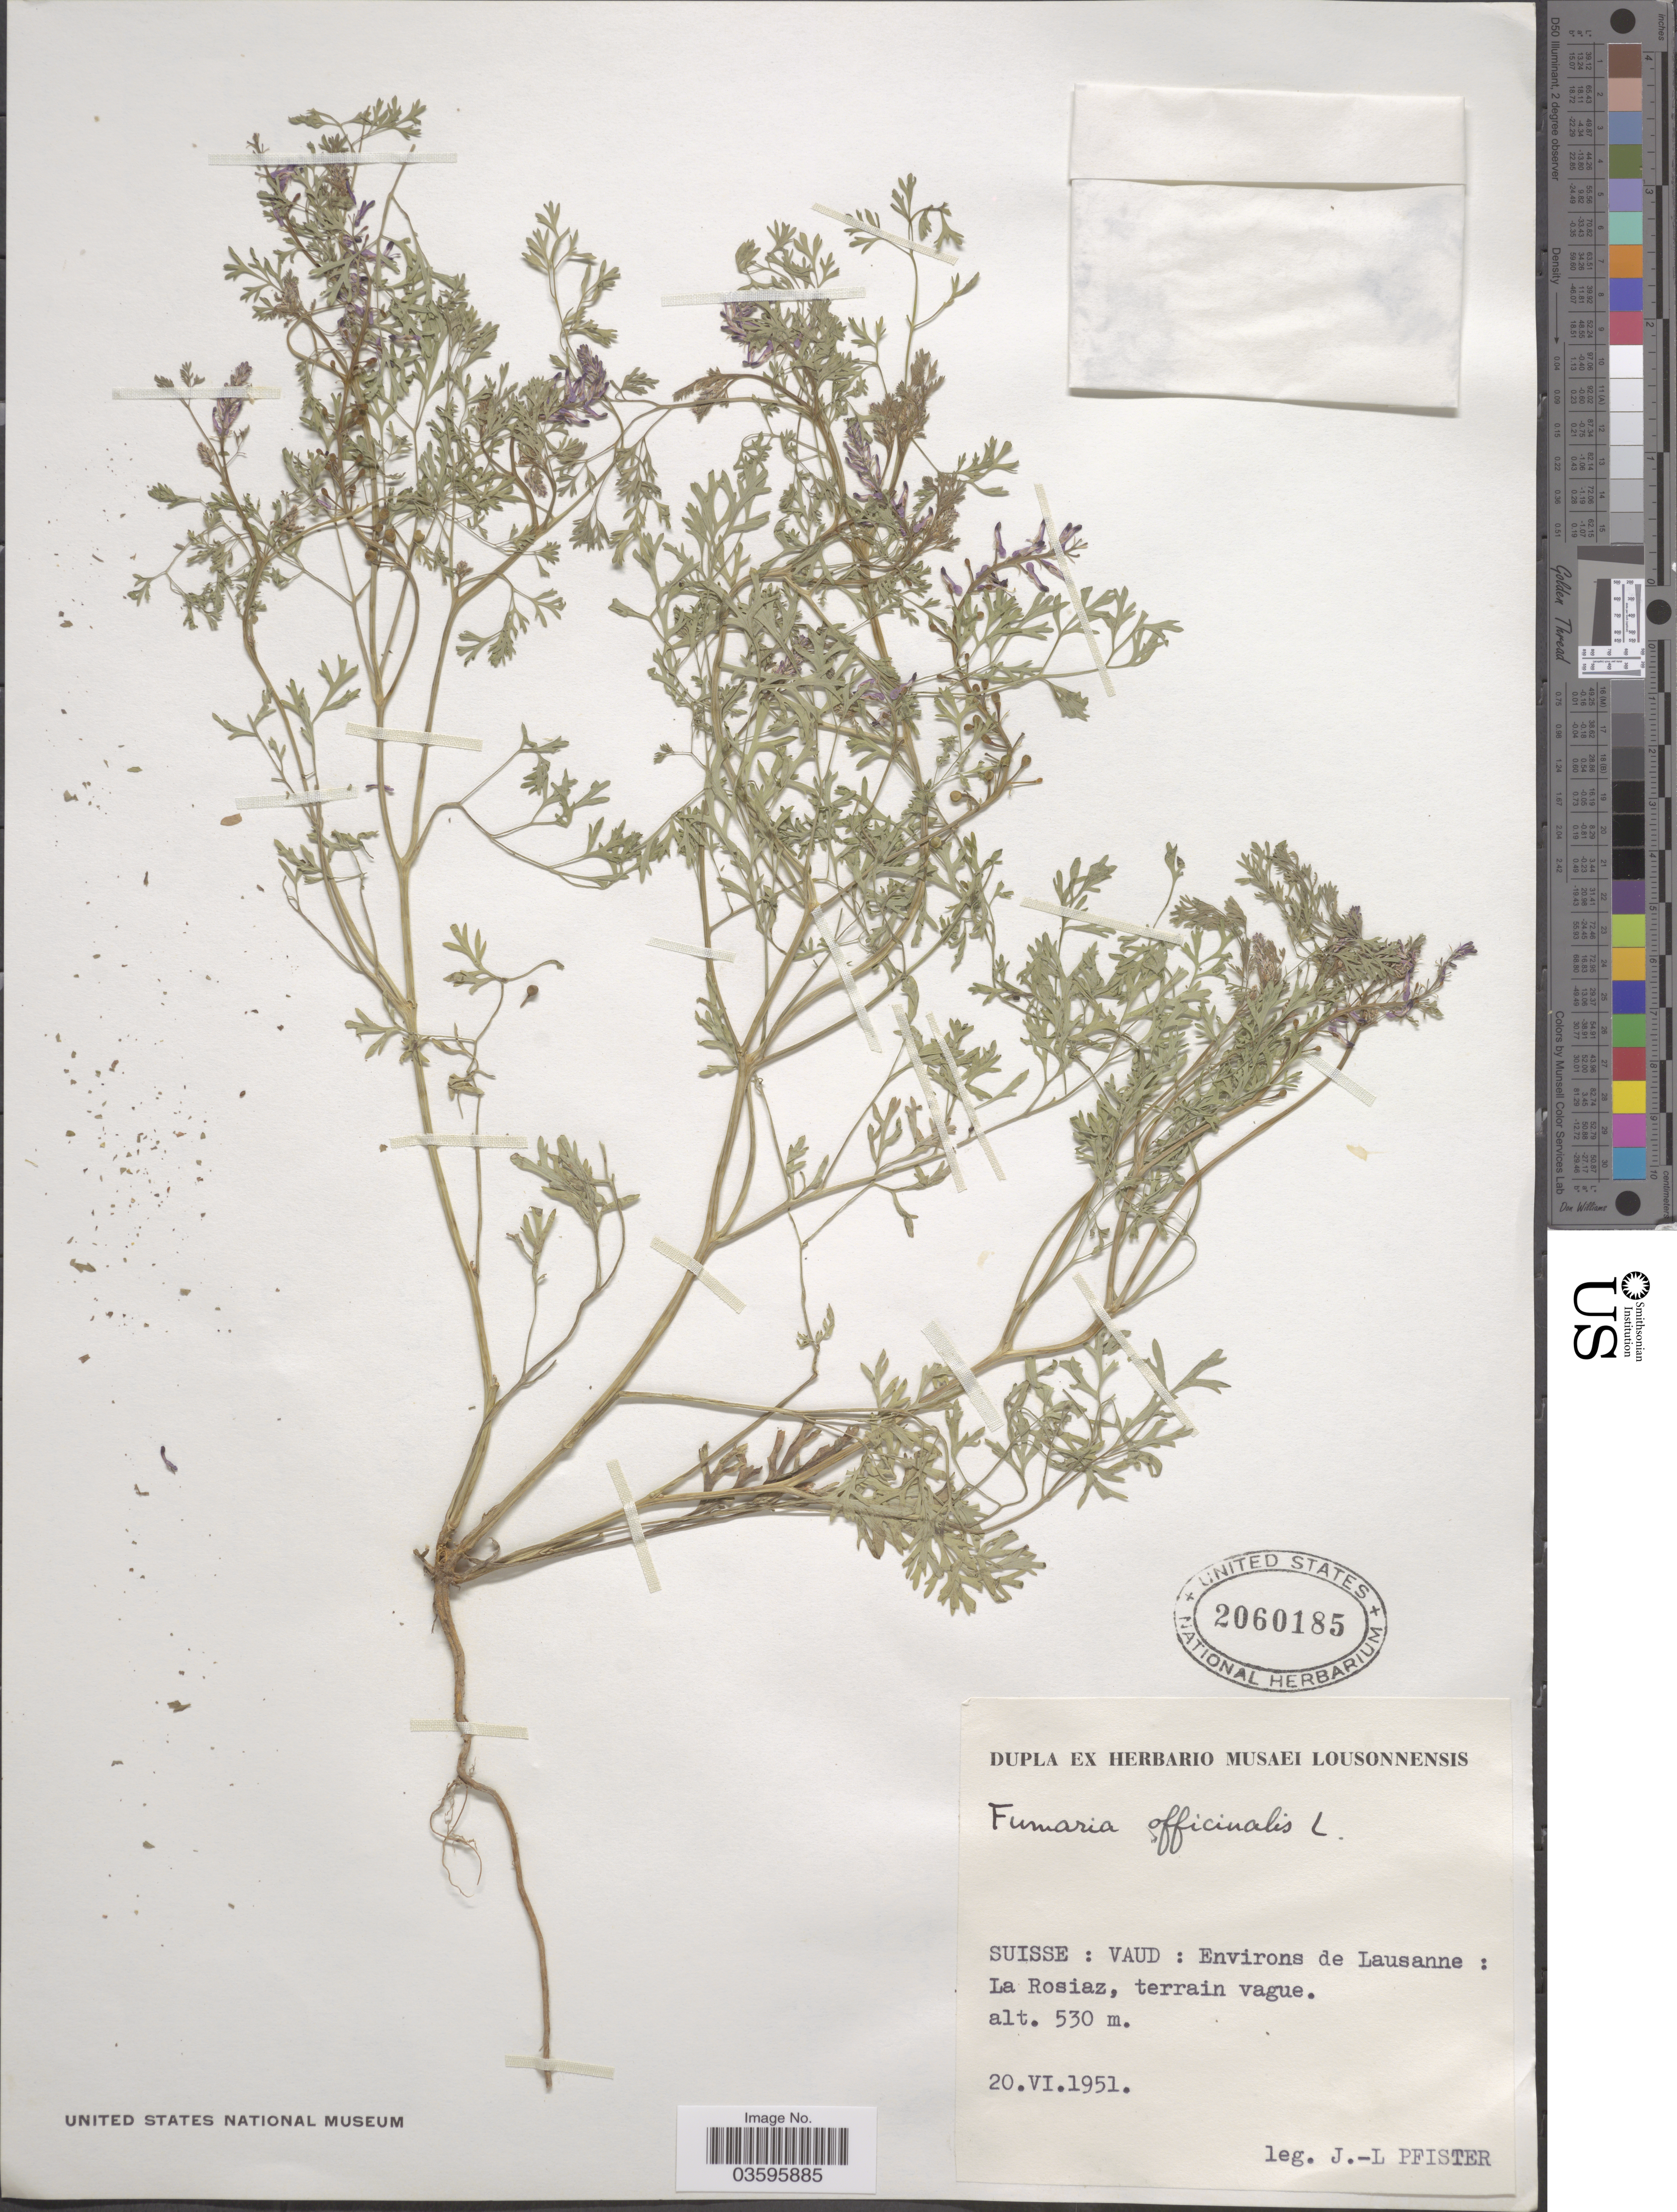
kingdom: Plantae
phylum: Tracheophyta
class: Magnoliopsida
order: Ranunculales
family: Papaveraceae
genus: Fumaria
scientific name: Fumaria officinalis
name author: L.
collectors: J. Pfister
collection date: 1951-06-20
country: Switzerland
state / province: Vaud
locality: Suisse: Environs de Lausanne: La Rosiaz, terrain vague.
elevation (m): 530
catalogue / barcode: US 2060185